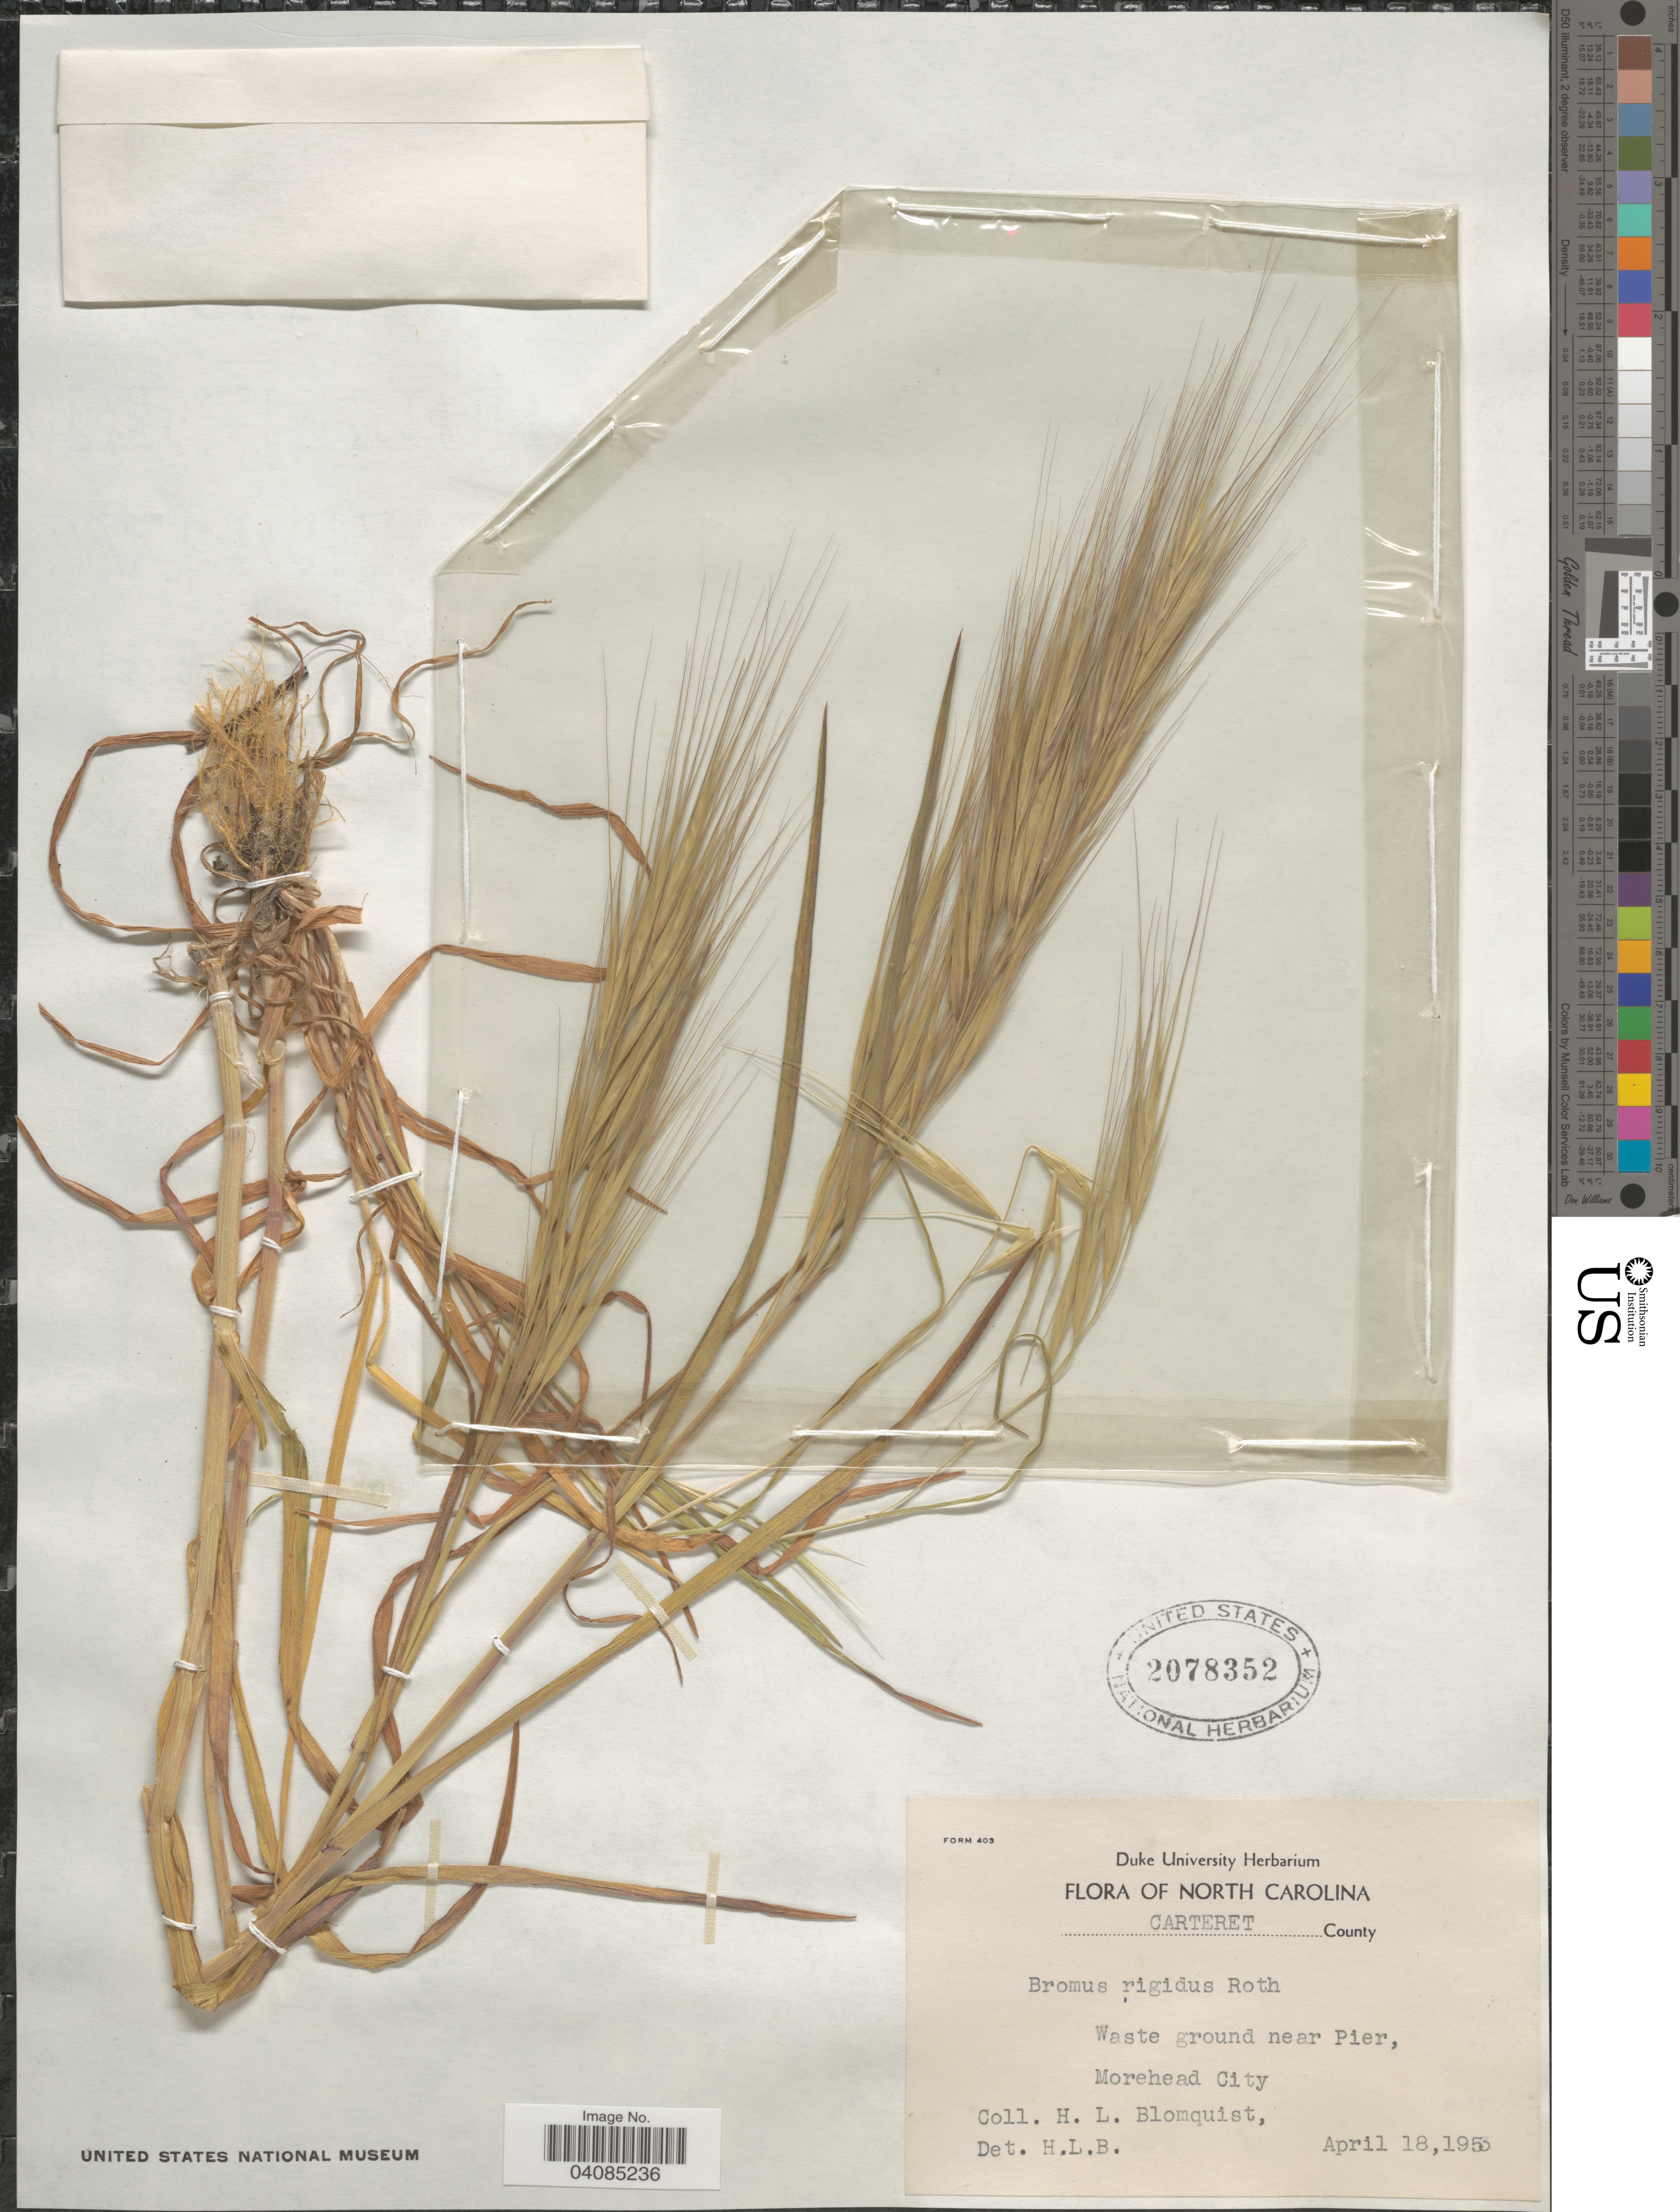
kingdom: Plantae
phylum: Tracheophyta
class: Liliopsida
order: Poales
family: Poaceae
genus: Bromus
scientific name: Bromus rigidus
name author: Roth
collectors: H. Blomquist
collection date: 1953-04-18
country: United States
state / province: North Carolina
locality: Carteret County. Waste ground near Pier, Morehead City.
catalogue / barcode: US 2078352